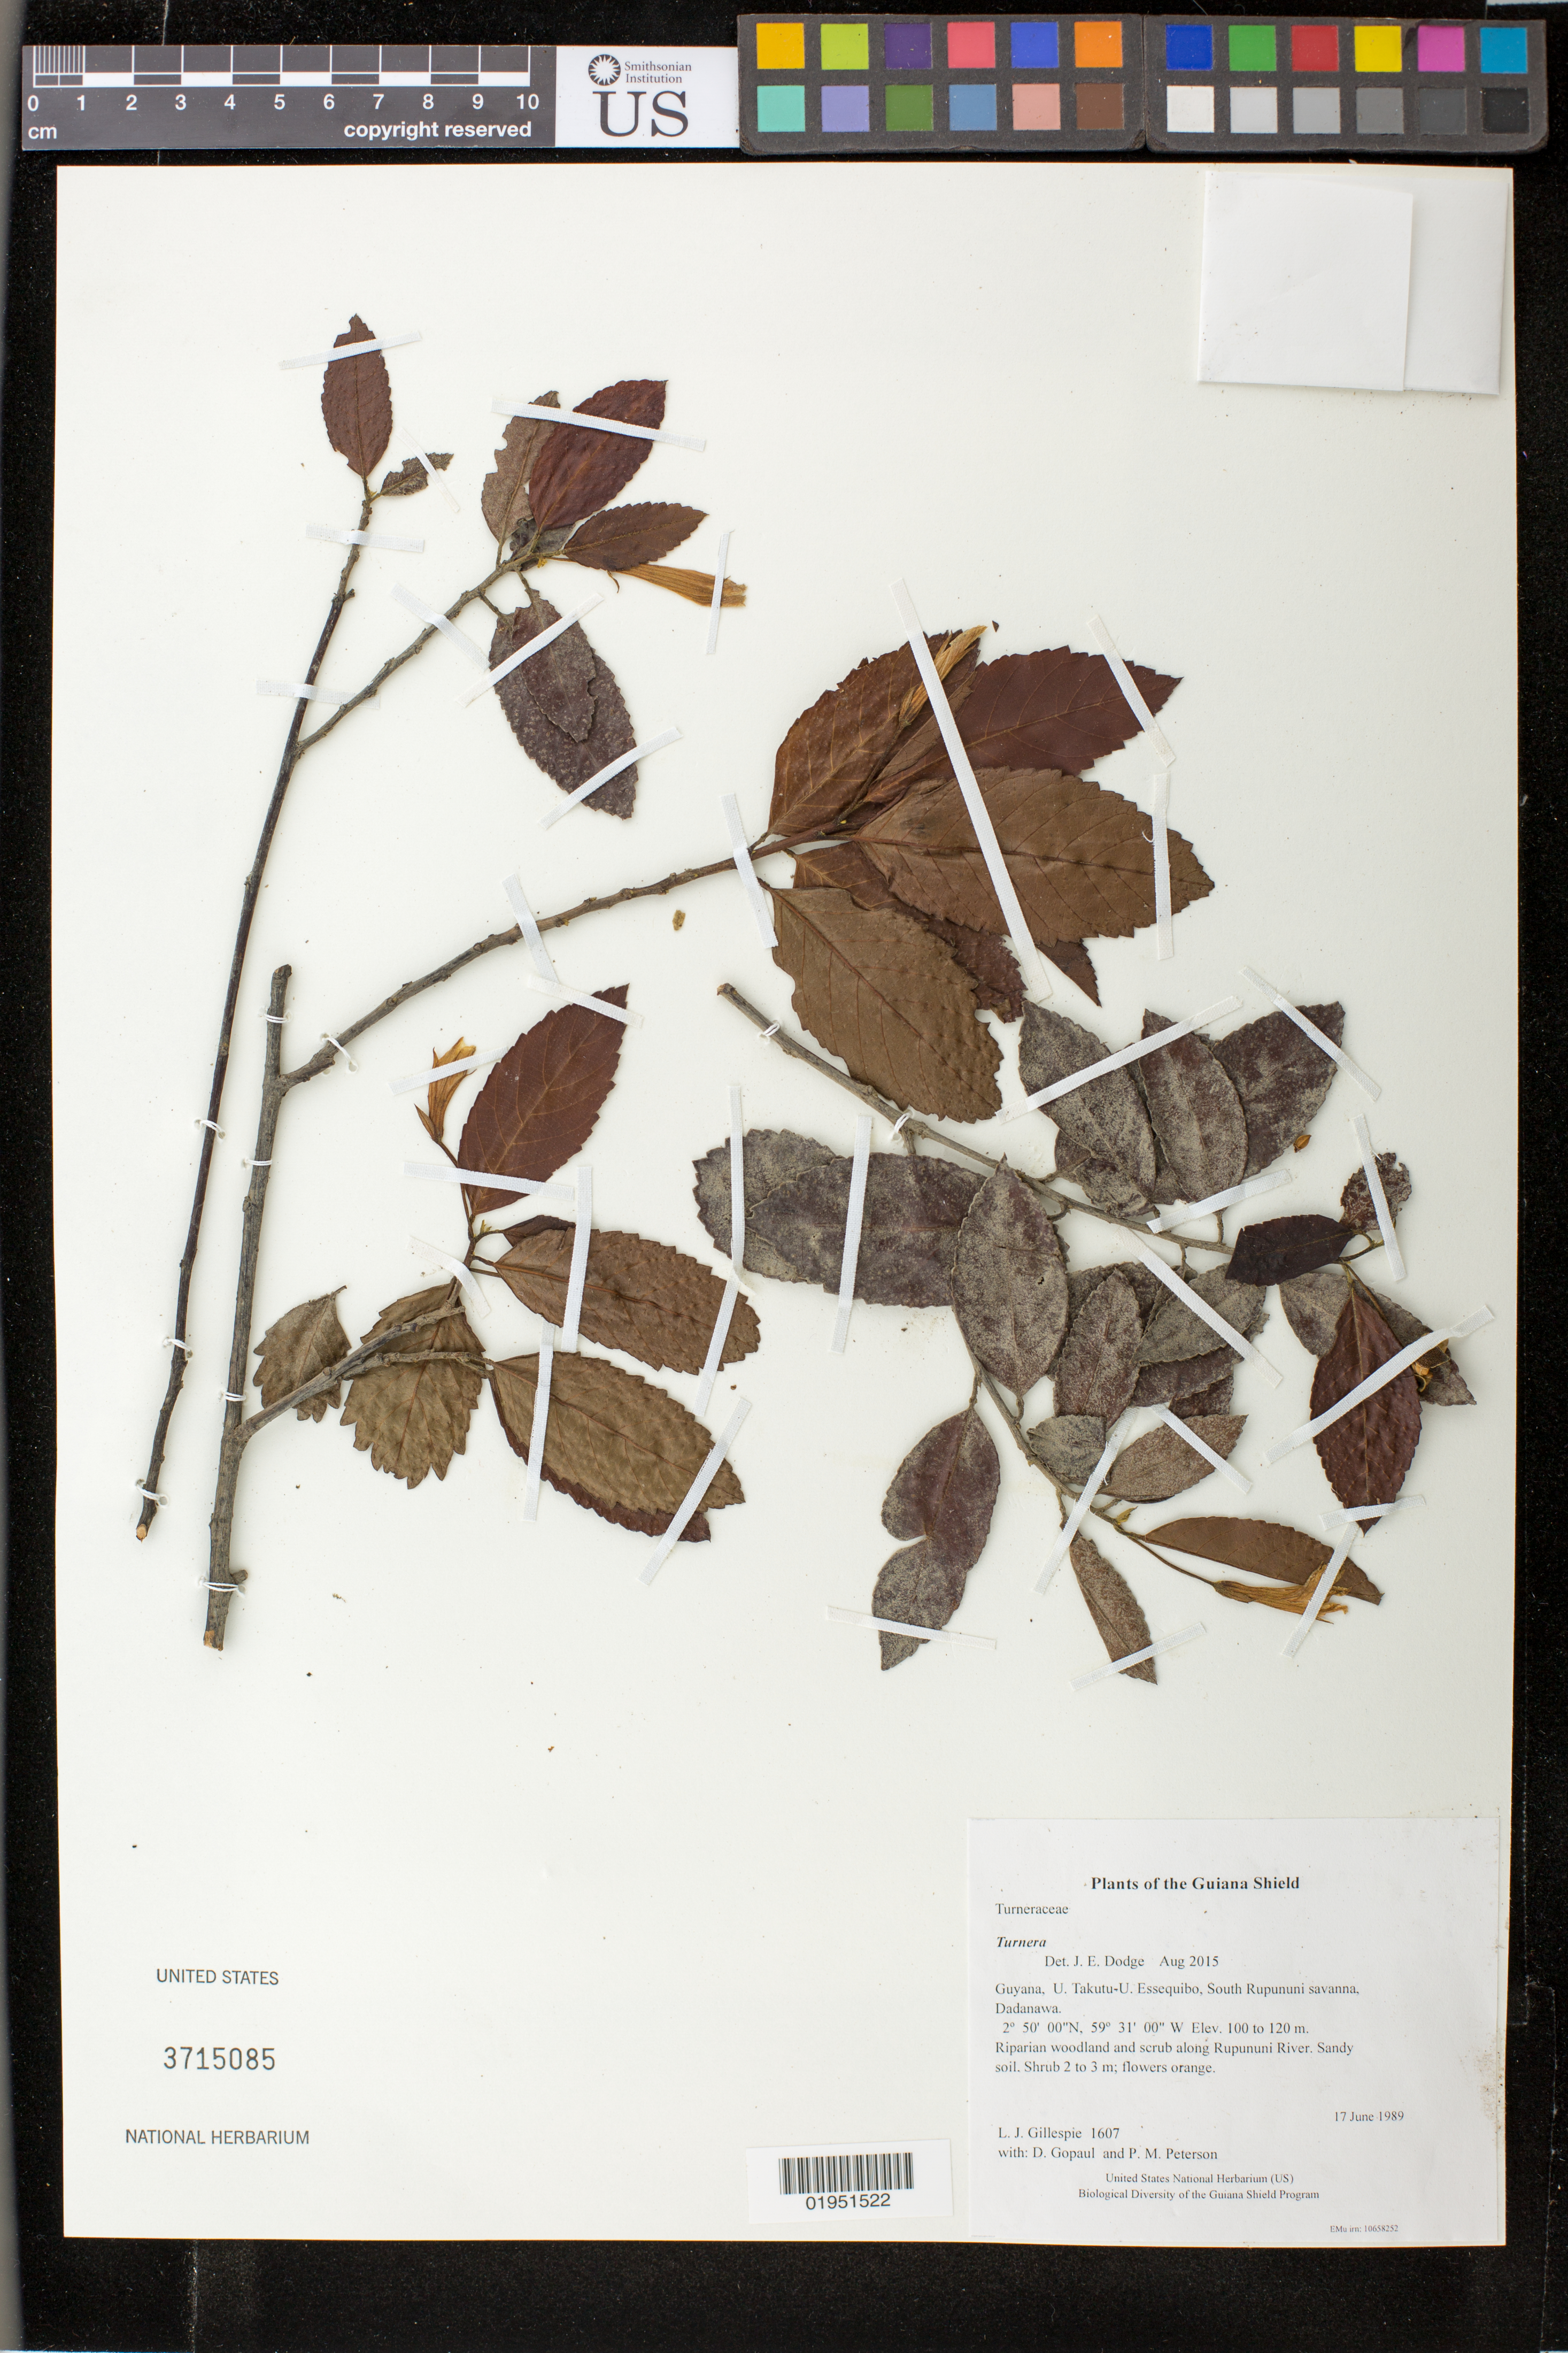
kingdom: Plantae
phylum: Tracheophyta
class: Magnoliopsida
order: Malpighiales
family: Turneraceae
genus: Turnera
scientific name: Turnera sp.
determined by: Dodge, J. E.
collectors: L. J. Gillespie, D. Gopaul & P. M. Peterson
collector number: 1607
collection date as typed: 17 June 1989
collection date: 1989-06-17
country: Guyana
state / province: U. Takutu-U. Essequibo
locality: South Rupununi savanna, Dadanawa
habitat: Riparian woodland and scrub along Rupununi River. Sandy soil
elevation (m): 100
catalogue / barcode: US 3715085